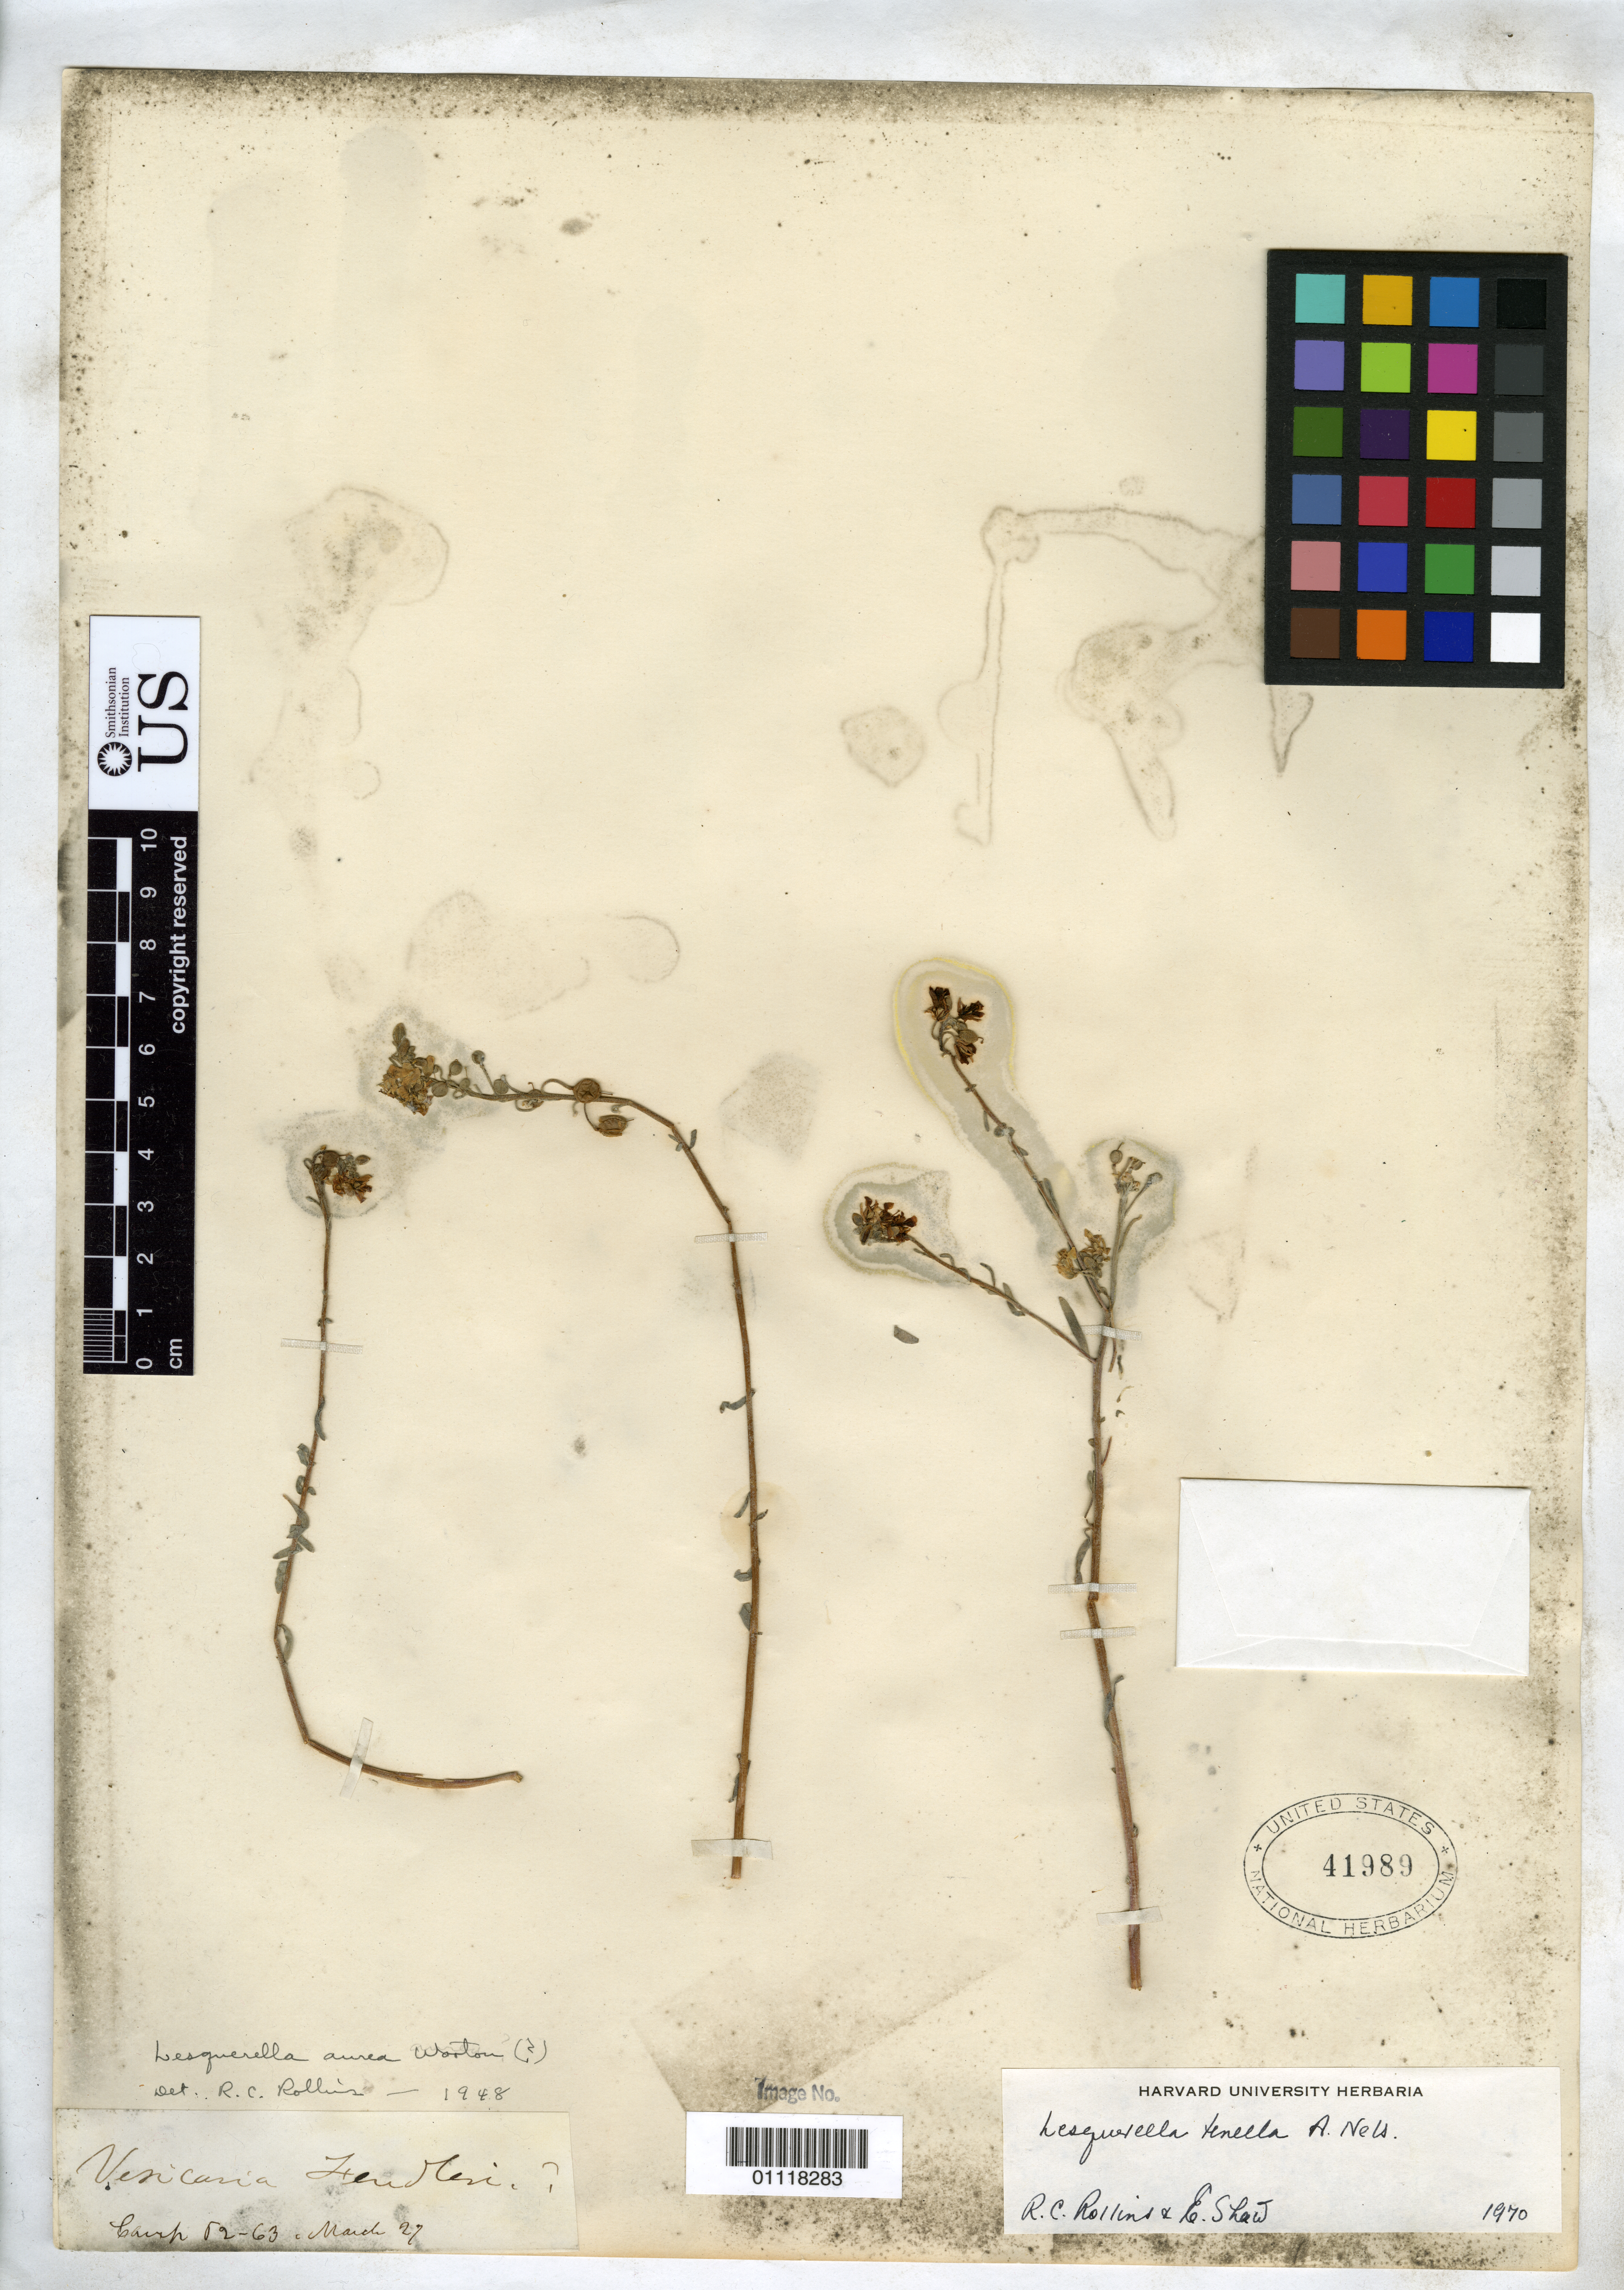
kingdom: Plantae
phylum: Tracheophyta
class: Magnoliopsida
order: Brassicales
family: Brassicaceae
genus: Lesquerella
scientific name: Lesquerella tenella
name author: A. Nelson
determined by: Rollins, R. C.; Shaw, E. A.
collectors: F. V. Coville & F. Funston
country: United States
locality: Camp 62-63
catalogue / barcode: US 41989